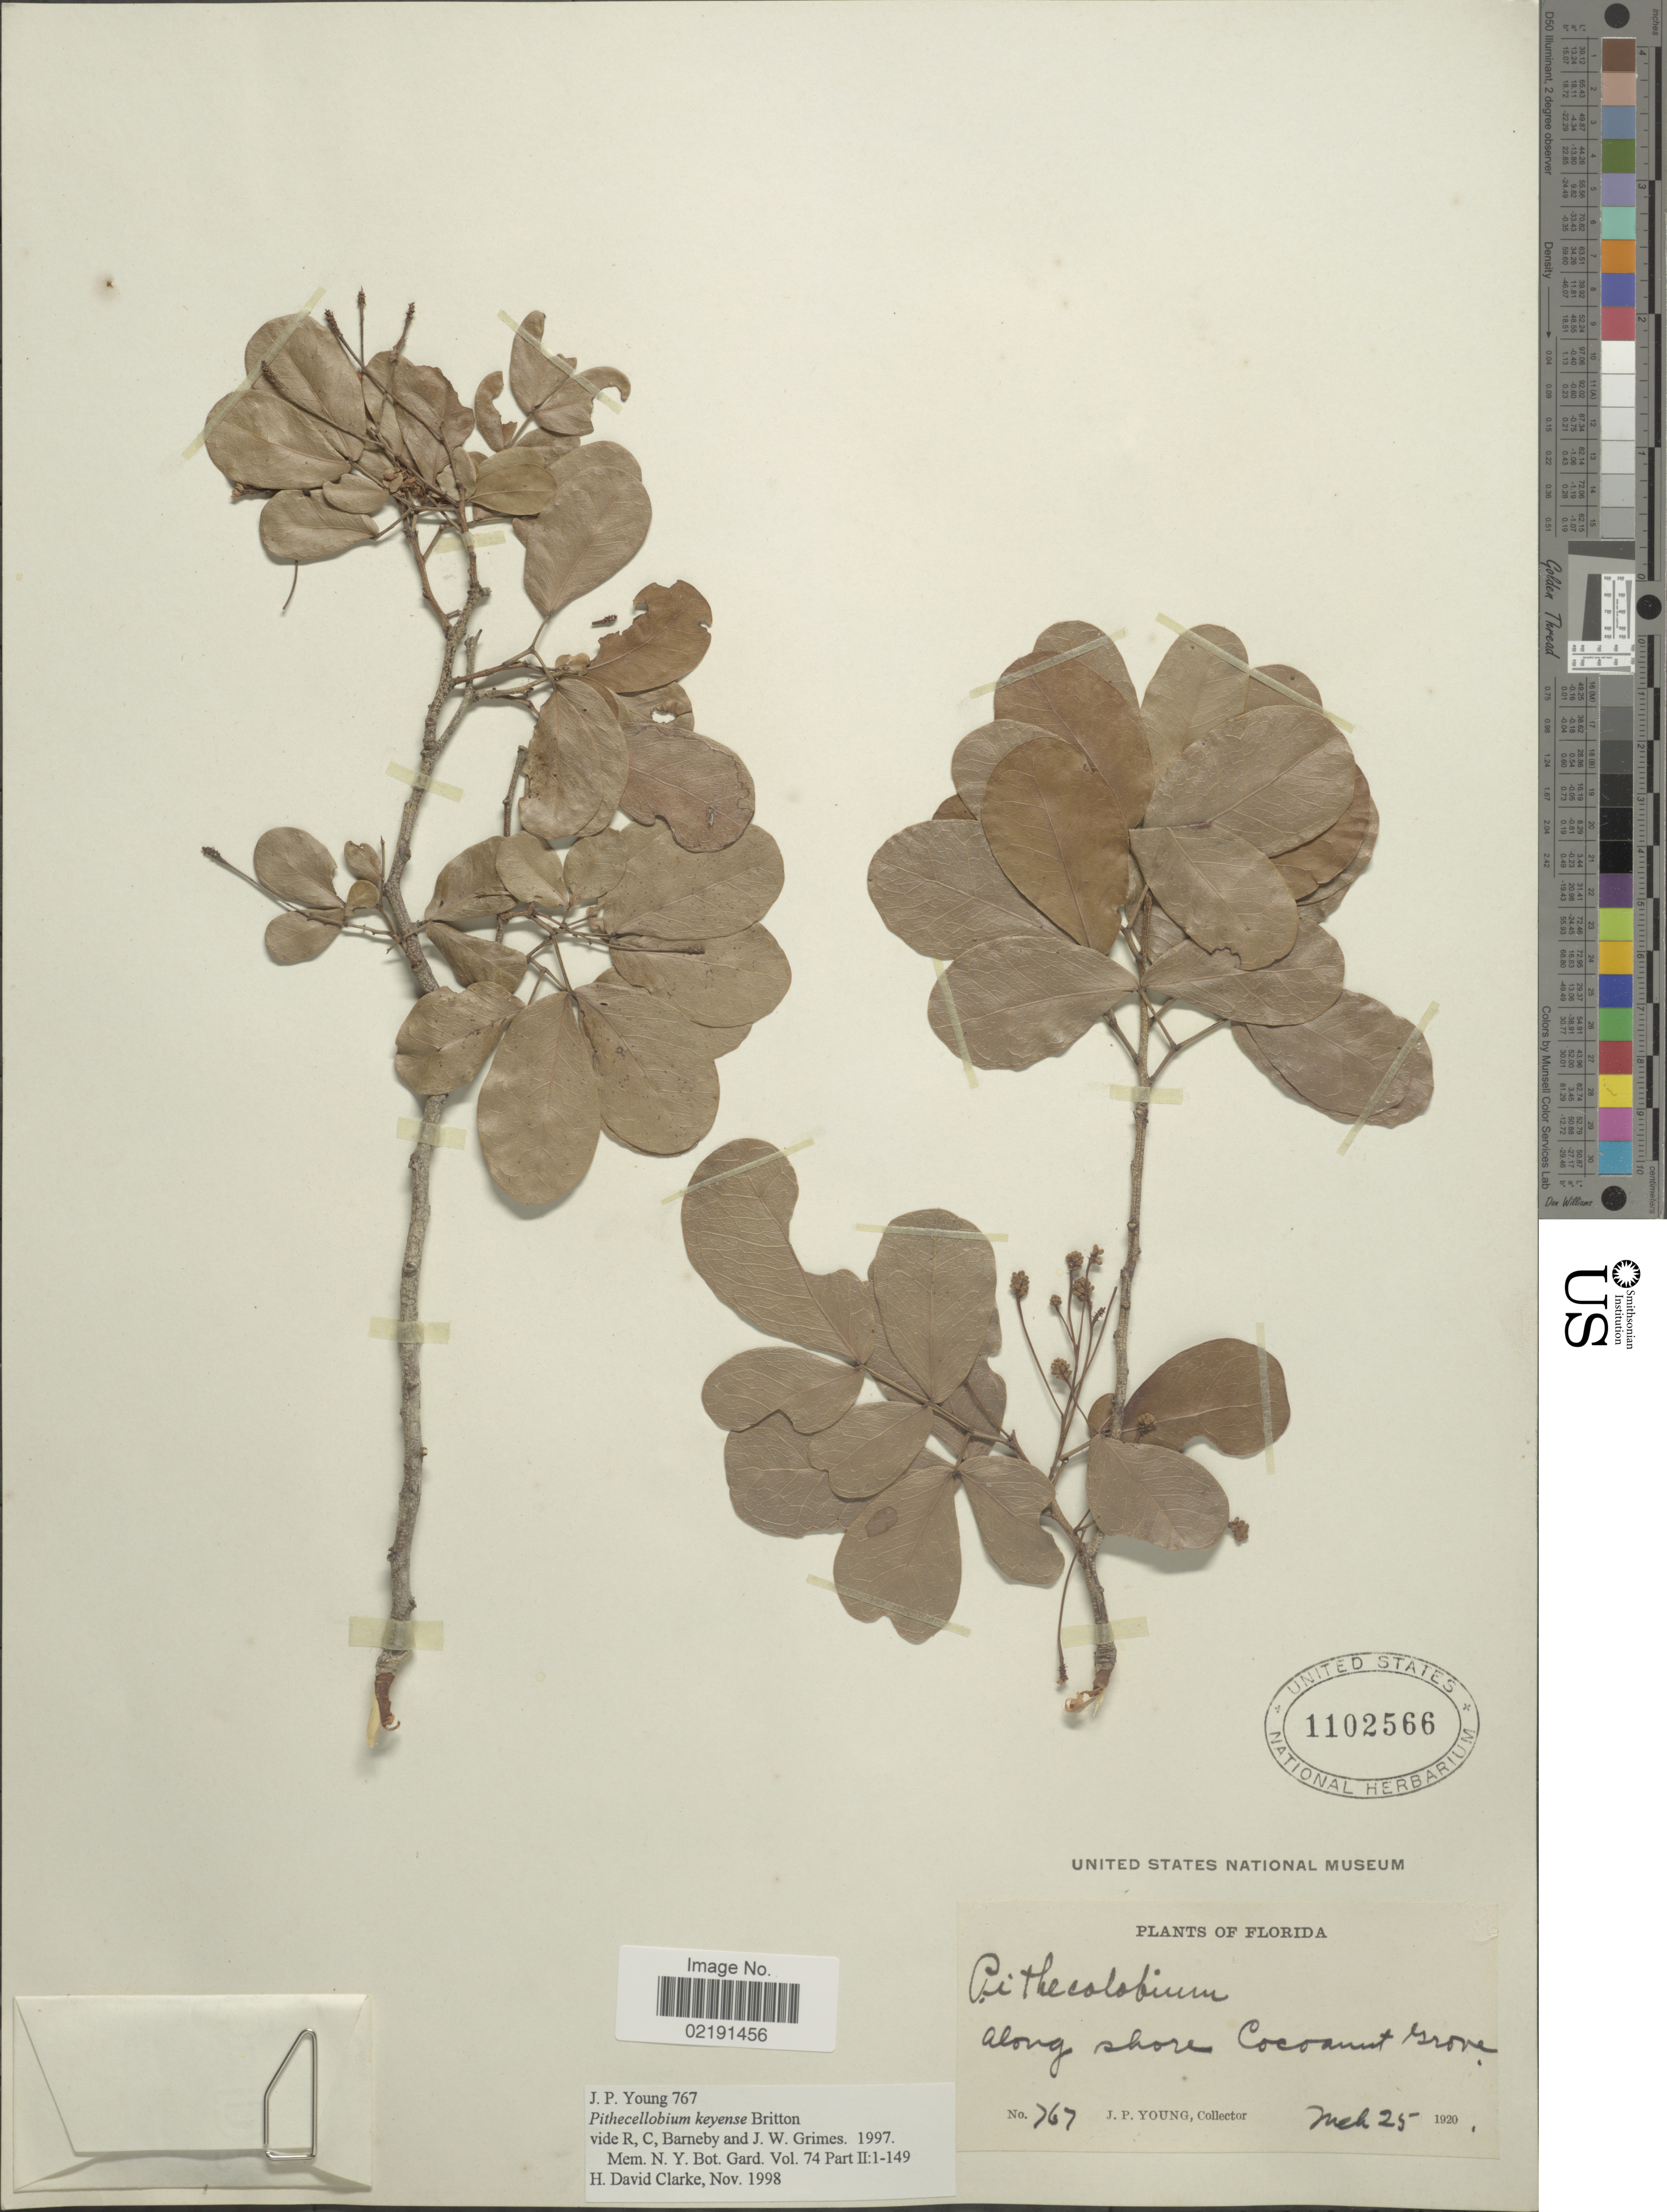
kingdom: Plantae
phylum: Tracheophyta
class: Magnoliopsida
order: Fabales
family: Fabaceae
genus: Pithecellobium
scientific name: Pithecellobium keyense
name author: Britton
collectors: J. P. Young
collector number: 767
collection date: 1920-03-25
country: United States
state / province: Florida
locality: Along shore Cocoanut Grove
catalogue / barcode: US 1102566